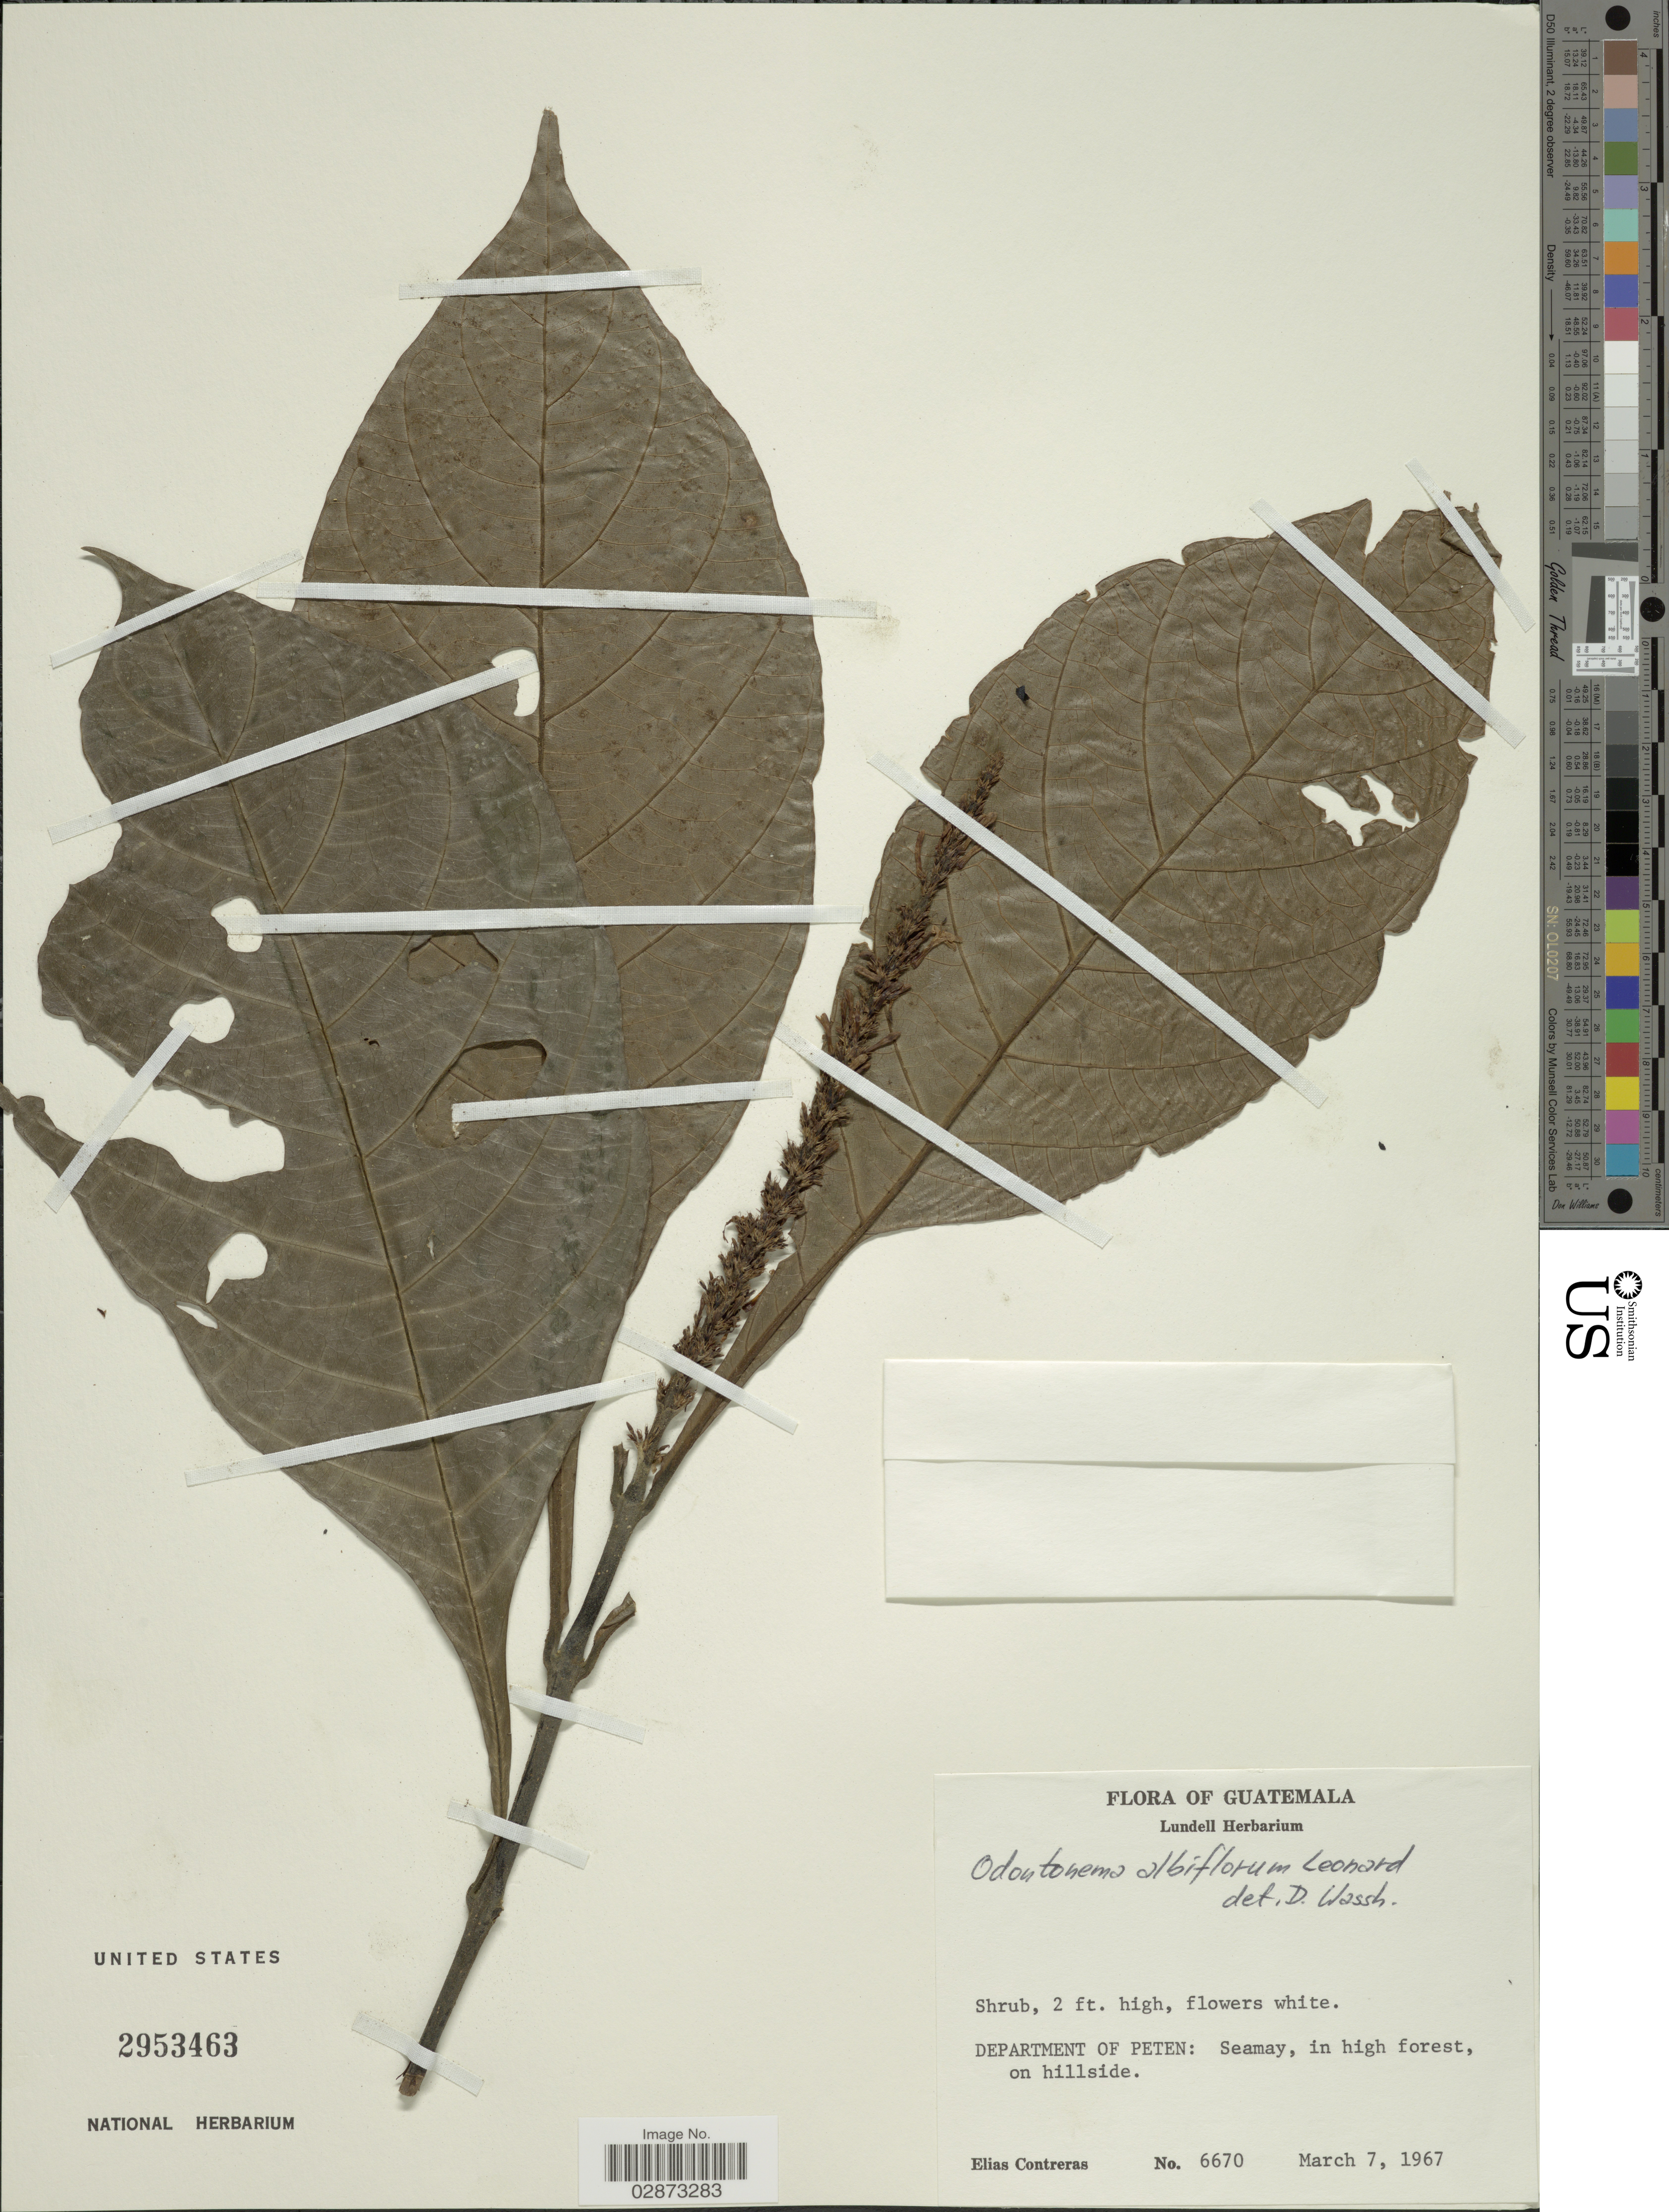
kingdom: Plantae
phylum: Tracheophyta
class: Magnoliopsida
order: Lamiales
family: Acanthaceae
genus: Odontonema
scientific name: Odontonema albiflorum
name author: Leonard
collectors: E. Contreras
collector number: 6670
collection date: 1967-03-07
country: Guatemala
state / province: El Petén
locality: Department of Peten: Seamay.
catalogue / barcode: US 2953463